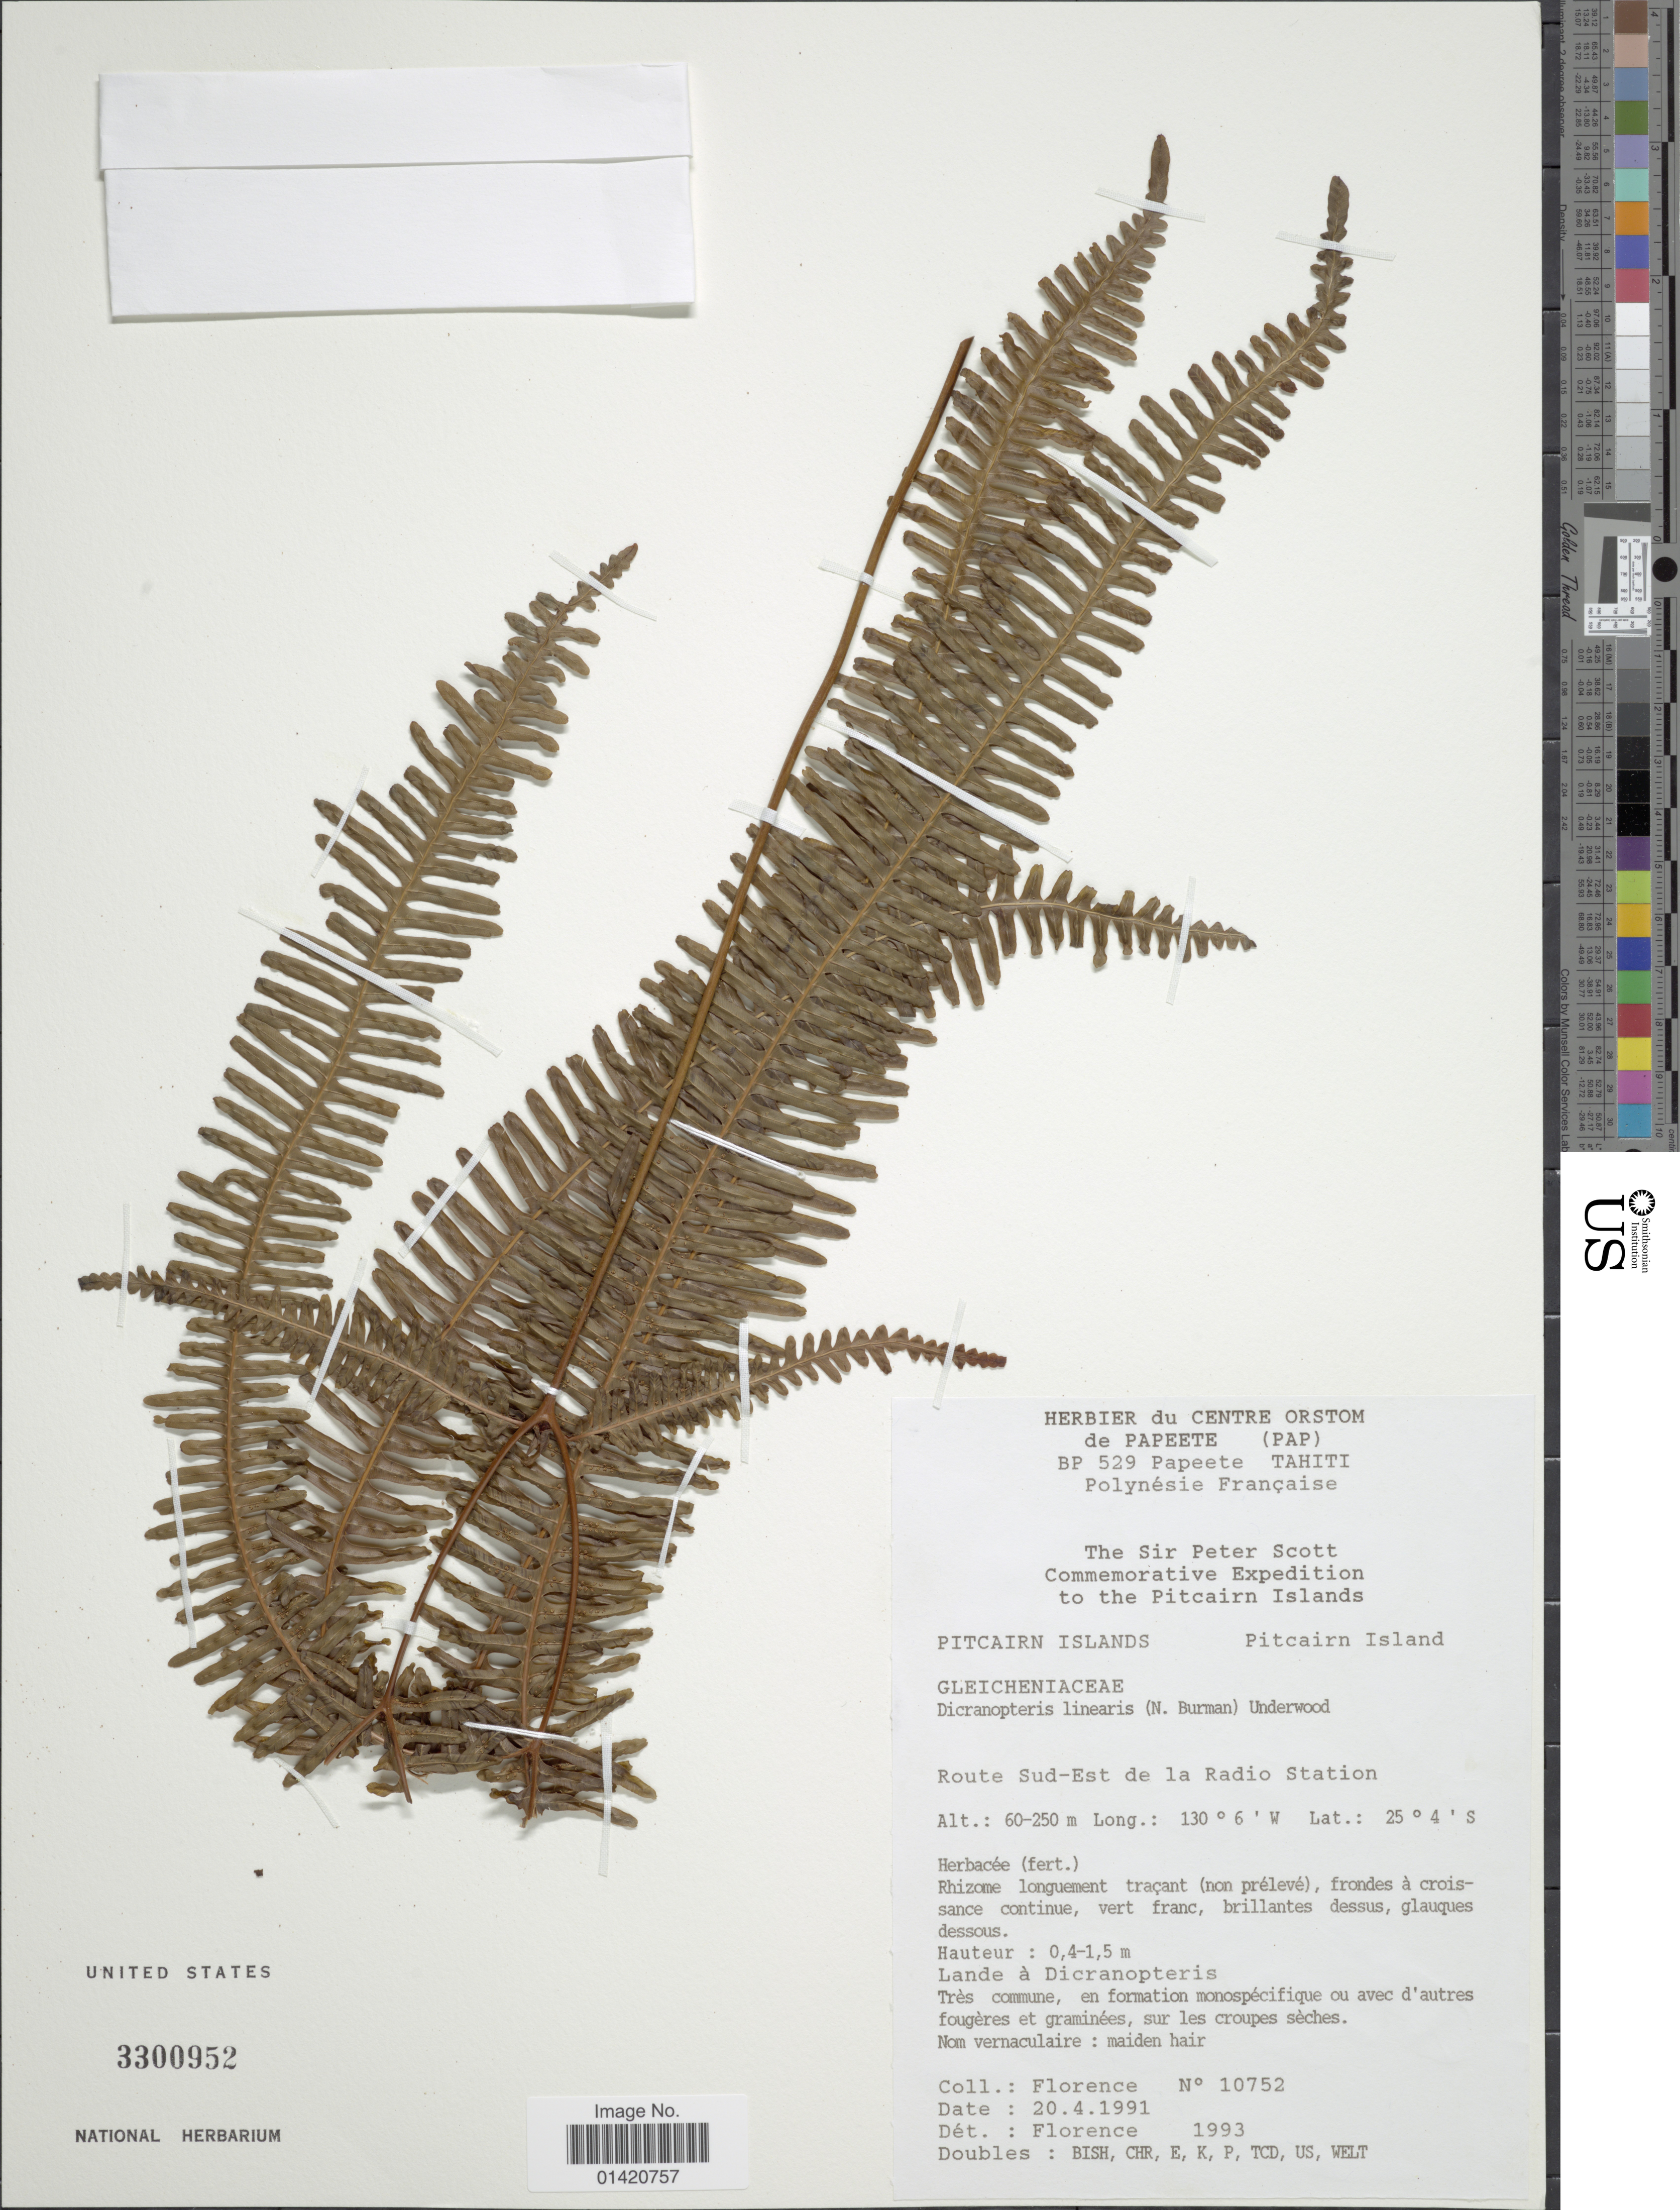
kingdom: Plantae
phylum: Tracheophyta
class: Polypodiopsida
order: Gleicheniales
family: Gleicheniaceae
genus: Dicranopteris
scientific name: Dicranopteris linearis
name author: (Burm. f.) Underw.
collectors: -. Florence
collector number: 10752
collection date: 1991-04-20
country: Pitcairn Islands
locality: Pitcairn Island, Route Sud-Est de la Radio Station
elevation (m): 60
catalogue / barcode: US 3300952